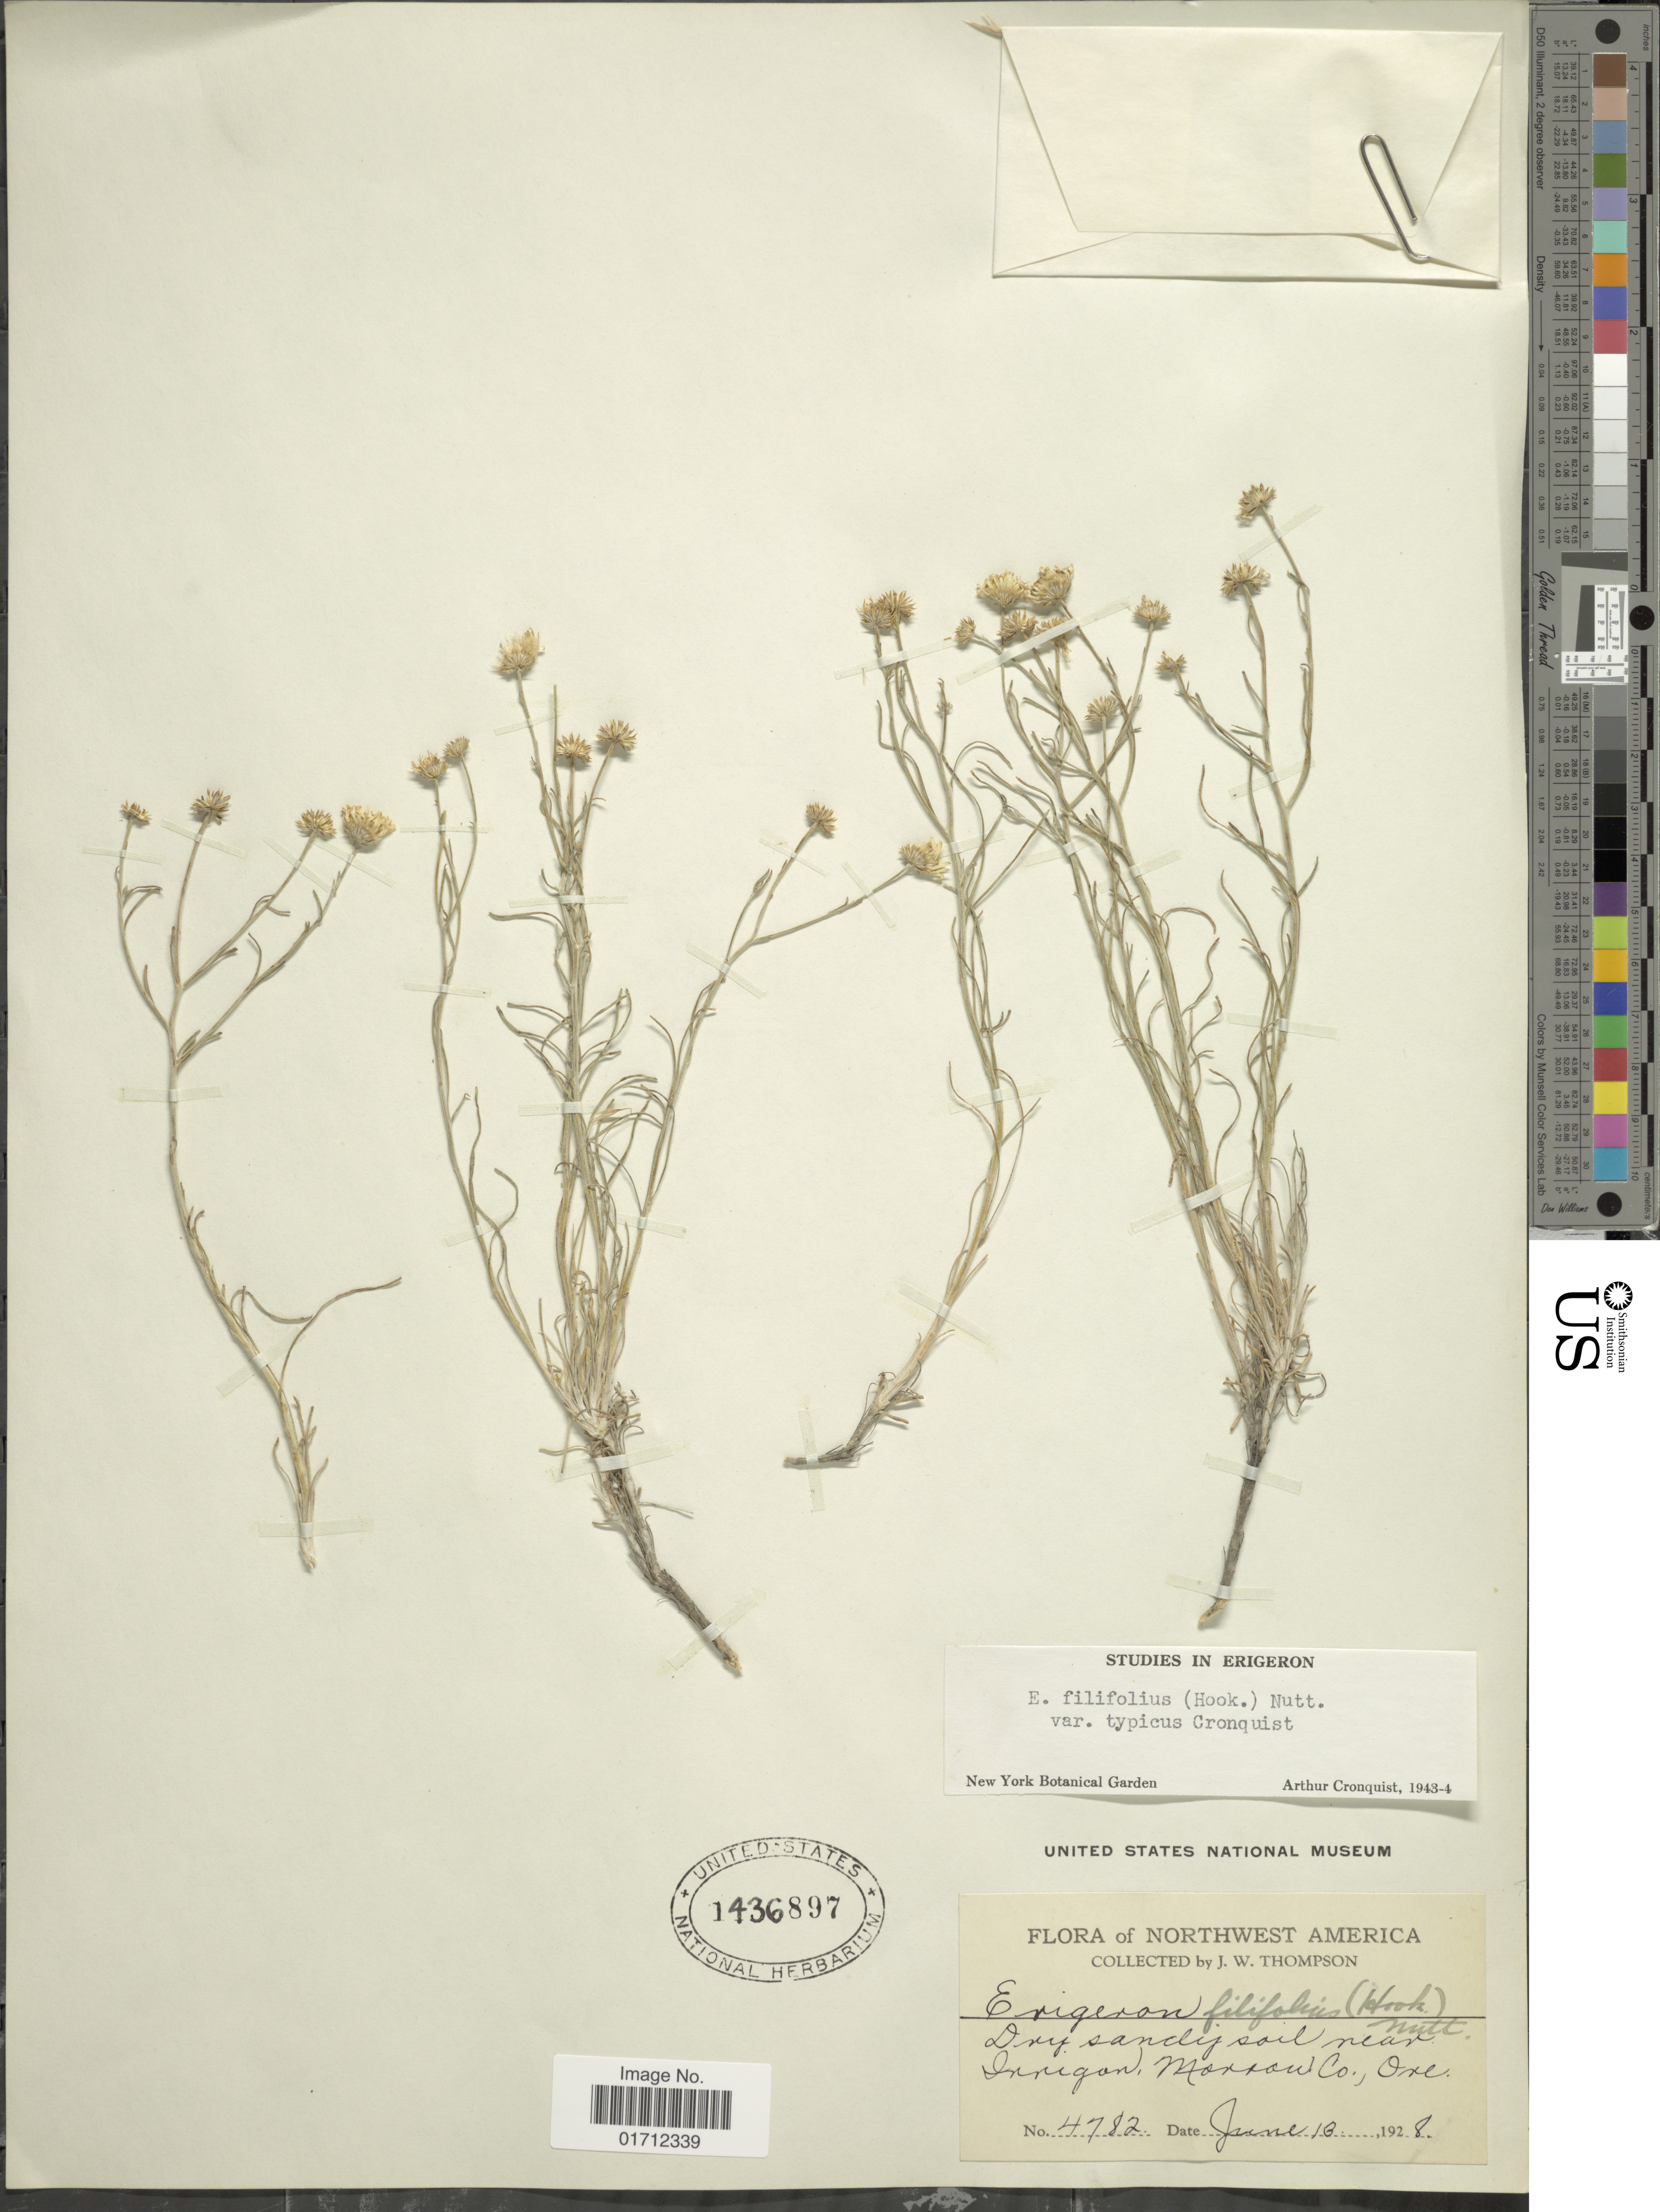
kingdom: Plantae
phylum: Tracheophyta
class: Magnoliopsida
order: Asterales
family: Asteraceae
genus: Erigeron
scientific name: Erigeron filifolius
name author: (Hook.) Nutt.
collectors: J. W. Thompson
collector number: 4782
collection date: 1928-06-13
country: United States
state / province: Oregon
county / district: Morrow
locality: Northwest America, near Irrigon, Morrow Co.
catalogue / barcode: US 1436897